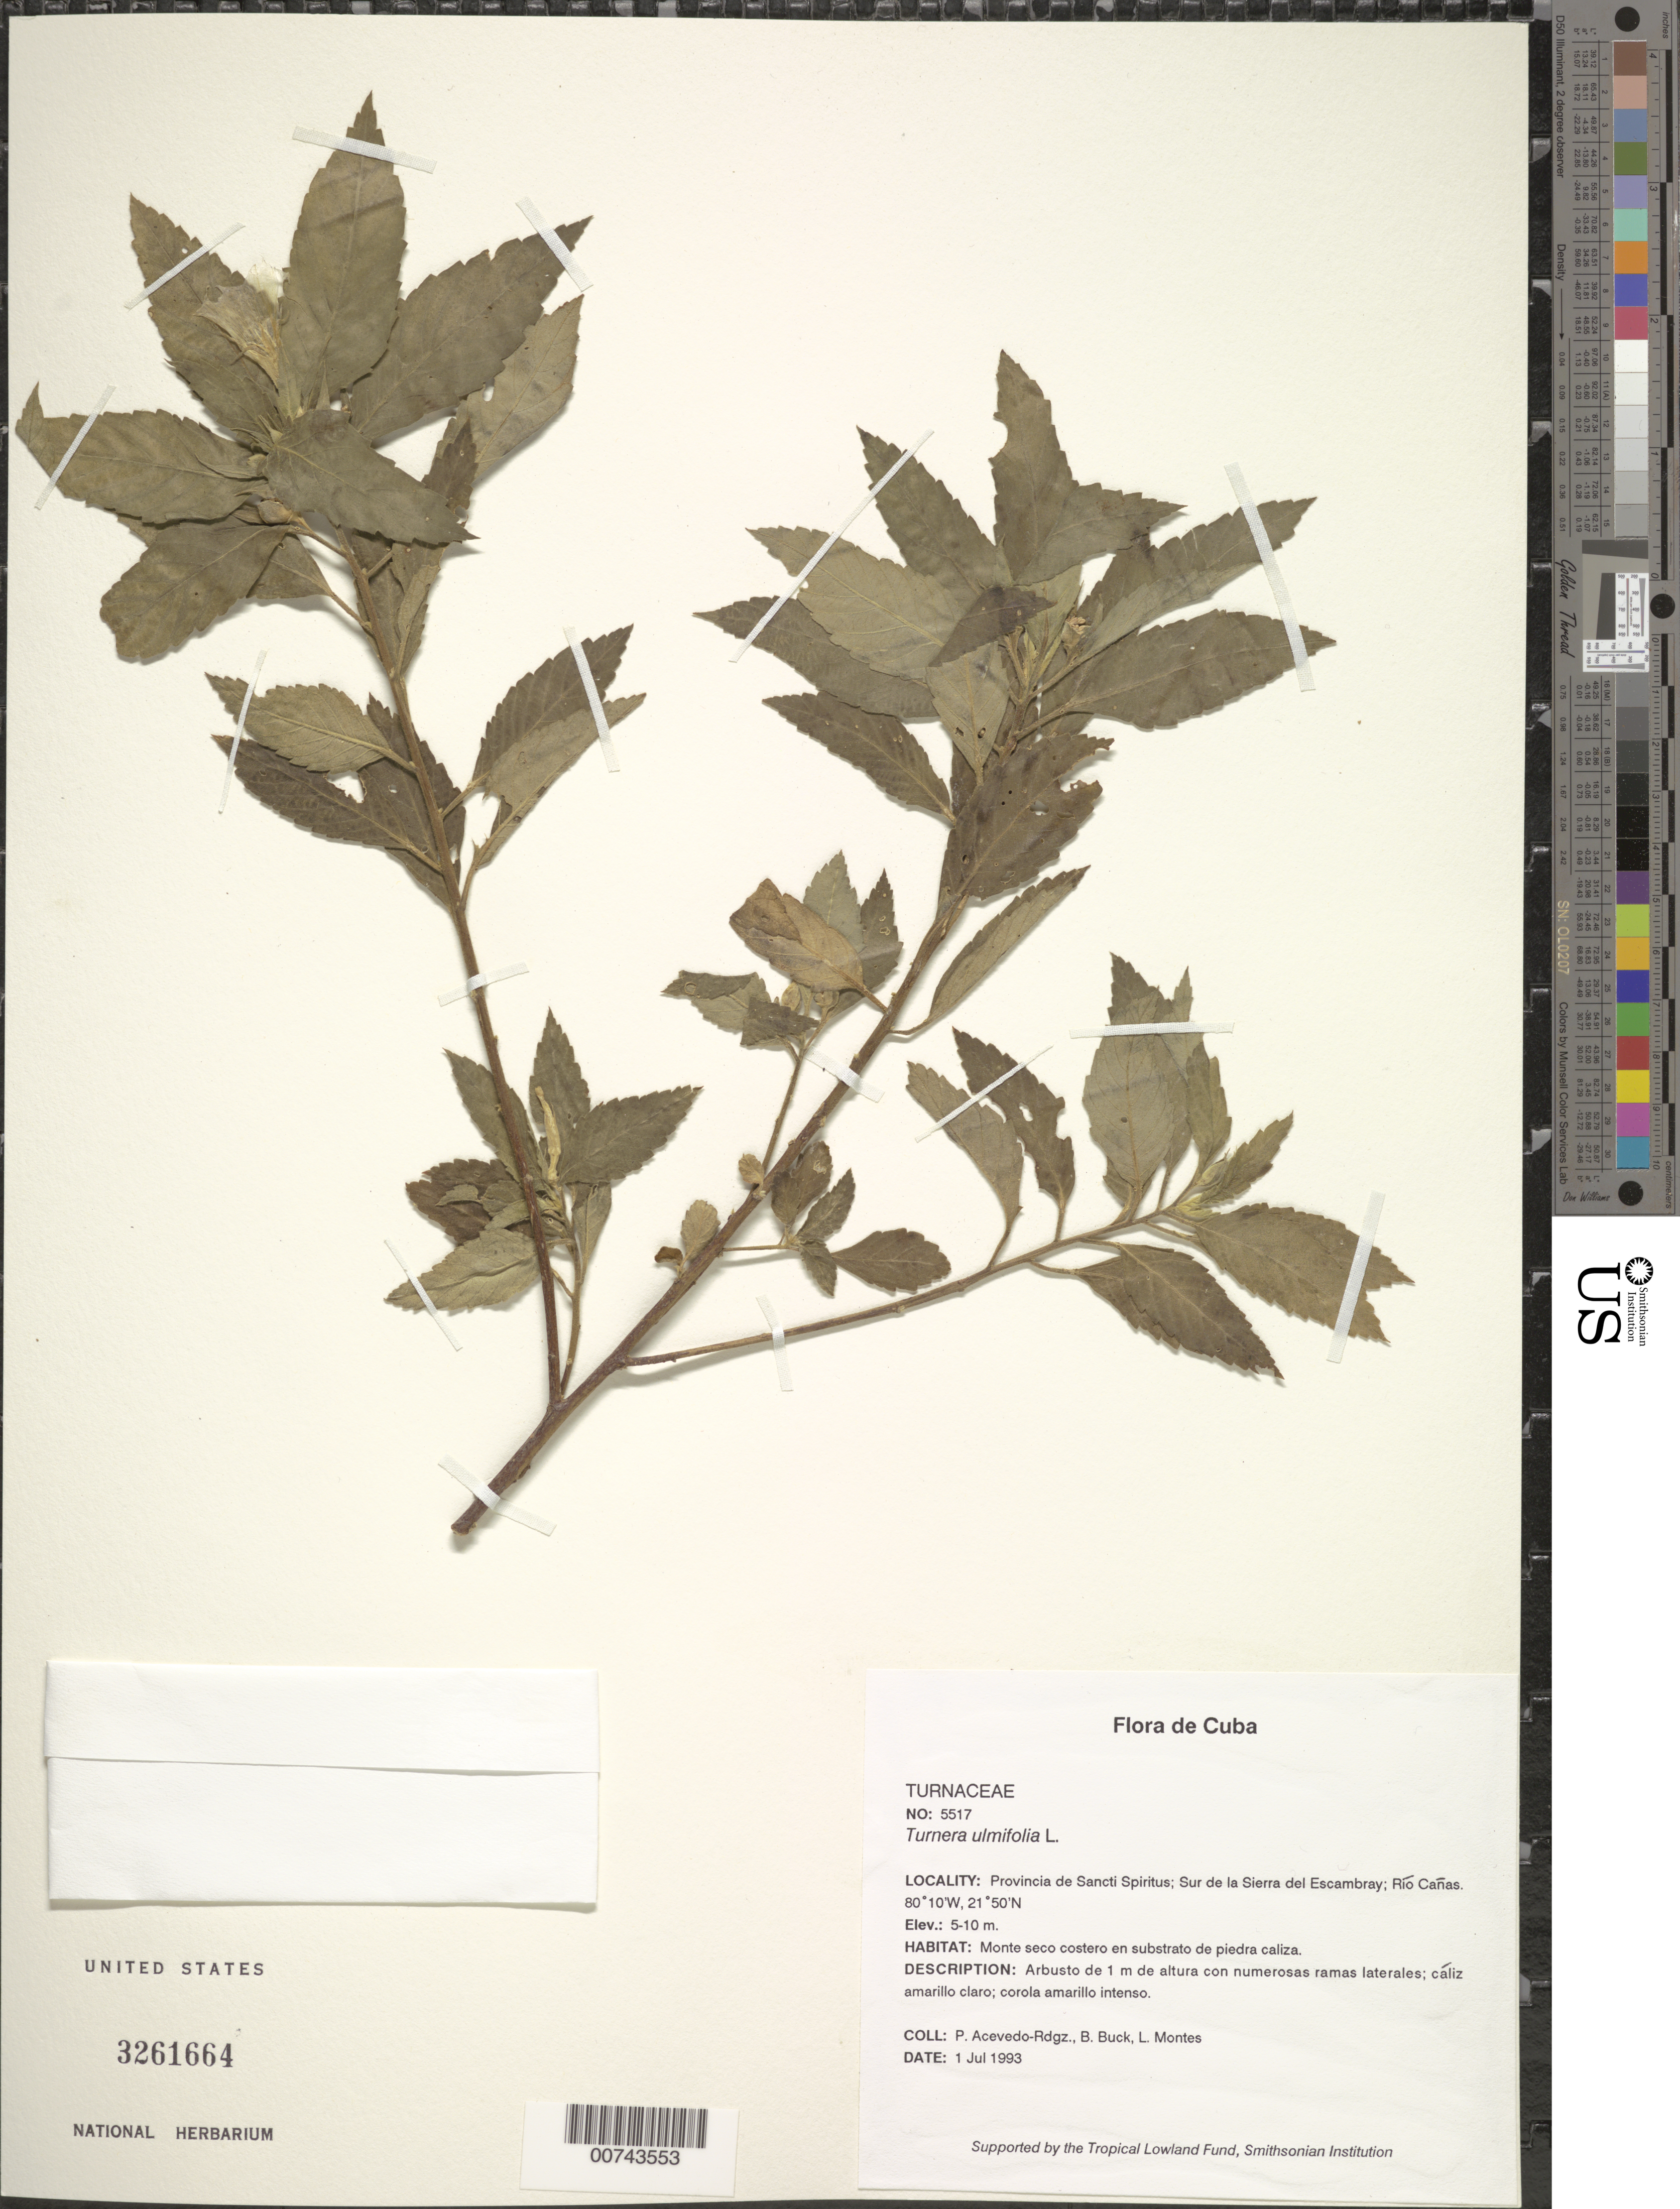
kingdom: Plantae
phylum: Tracheophyta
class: Magnoliopsida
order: Malpighiales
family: Turneraceae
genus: Turnera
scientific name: Turnera ulmifolia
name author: L.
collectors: P. Acevedo-Rodr., B. Buck & L. Montes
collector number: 5517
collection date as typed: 01 Jul 1993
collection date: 1993-07-01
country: Cuba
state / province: Sancti Spiritus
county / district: Municipio de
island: Cuba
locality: Sur de la Sierra del Escambray; Río Canas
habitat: Monte seco costero en substrato de piedra caliza.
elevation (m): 5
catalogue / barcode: US 3261664